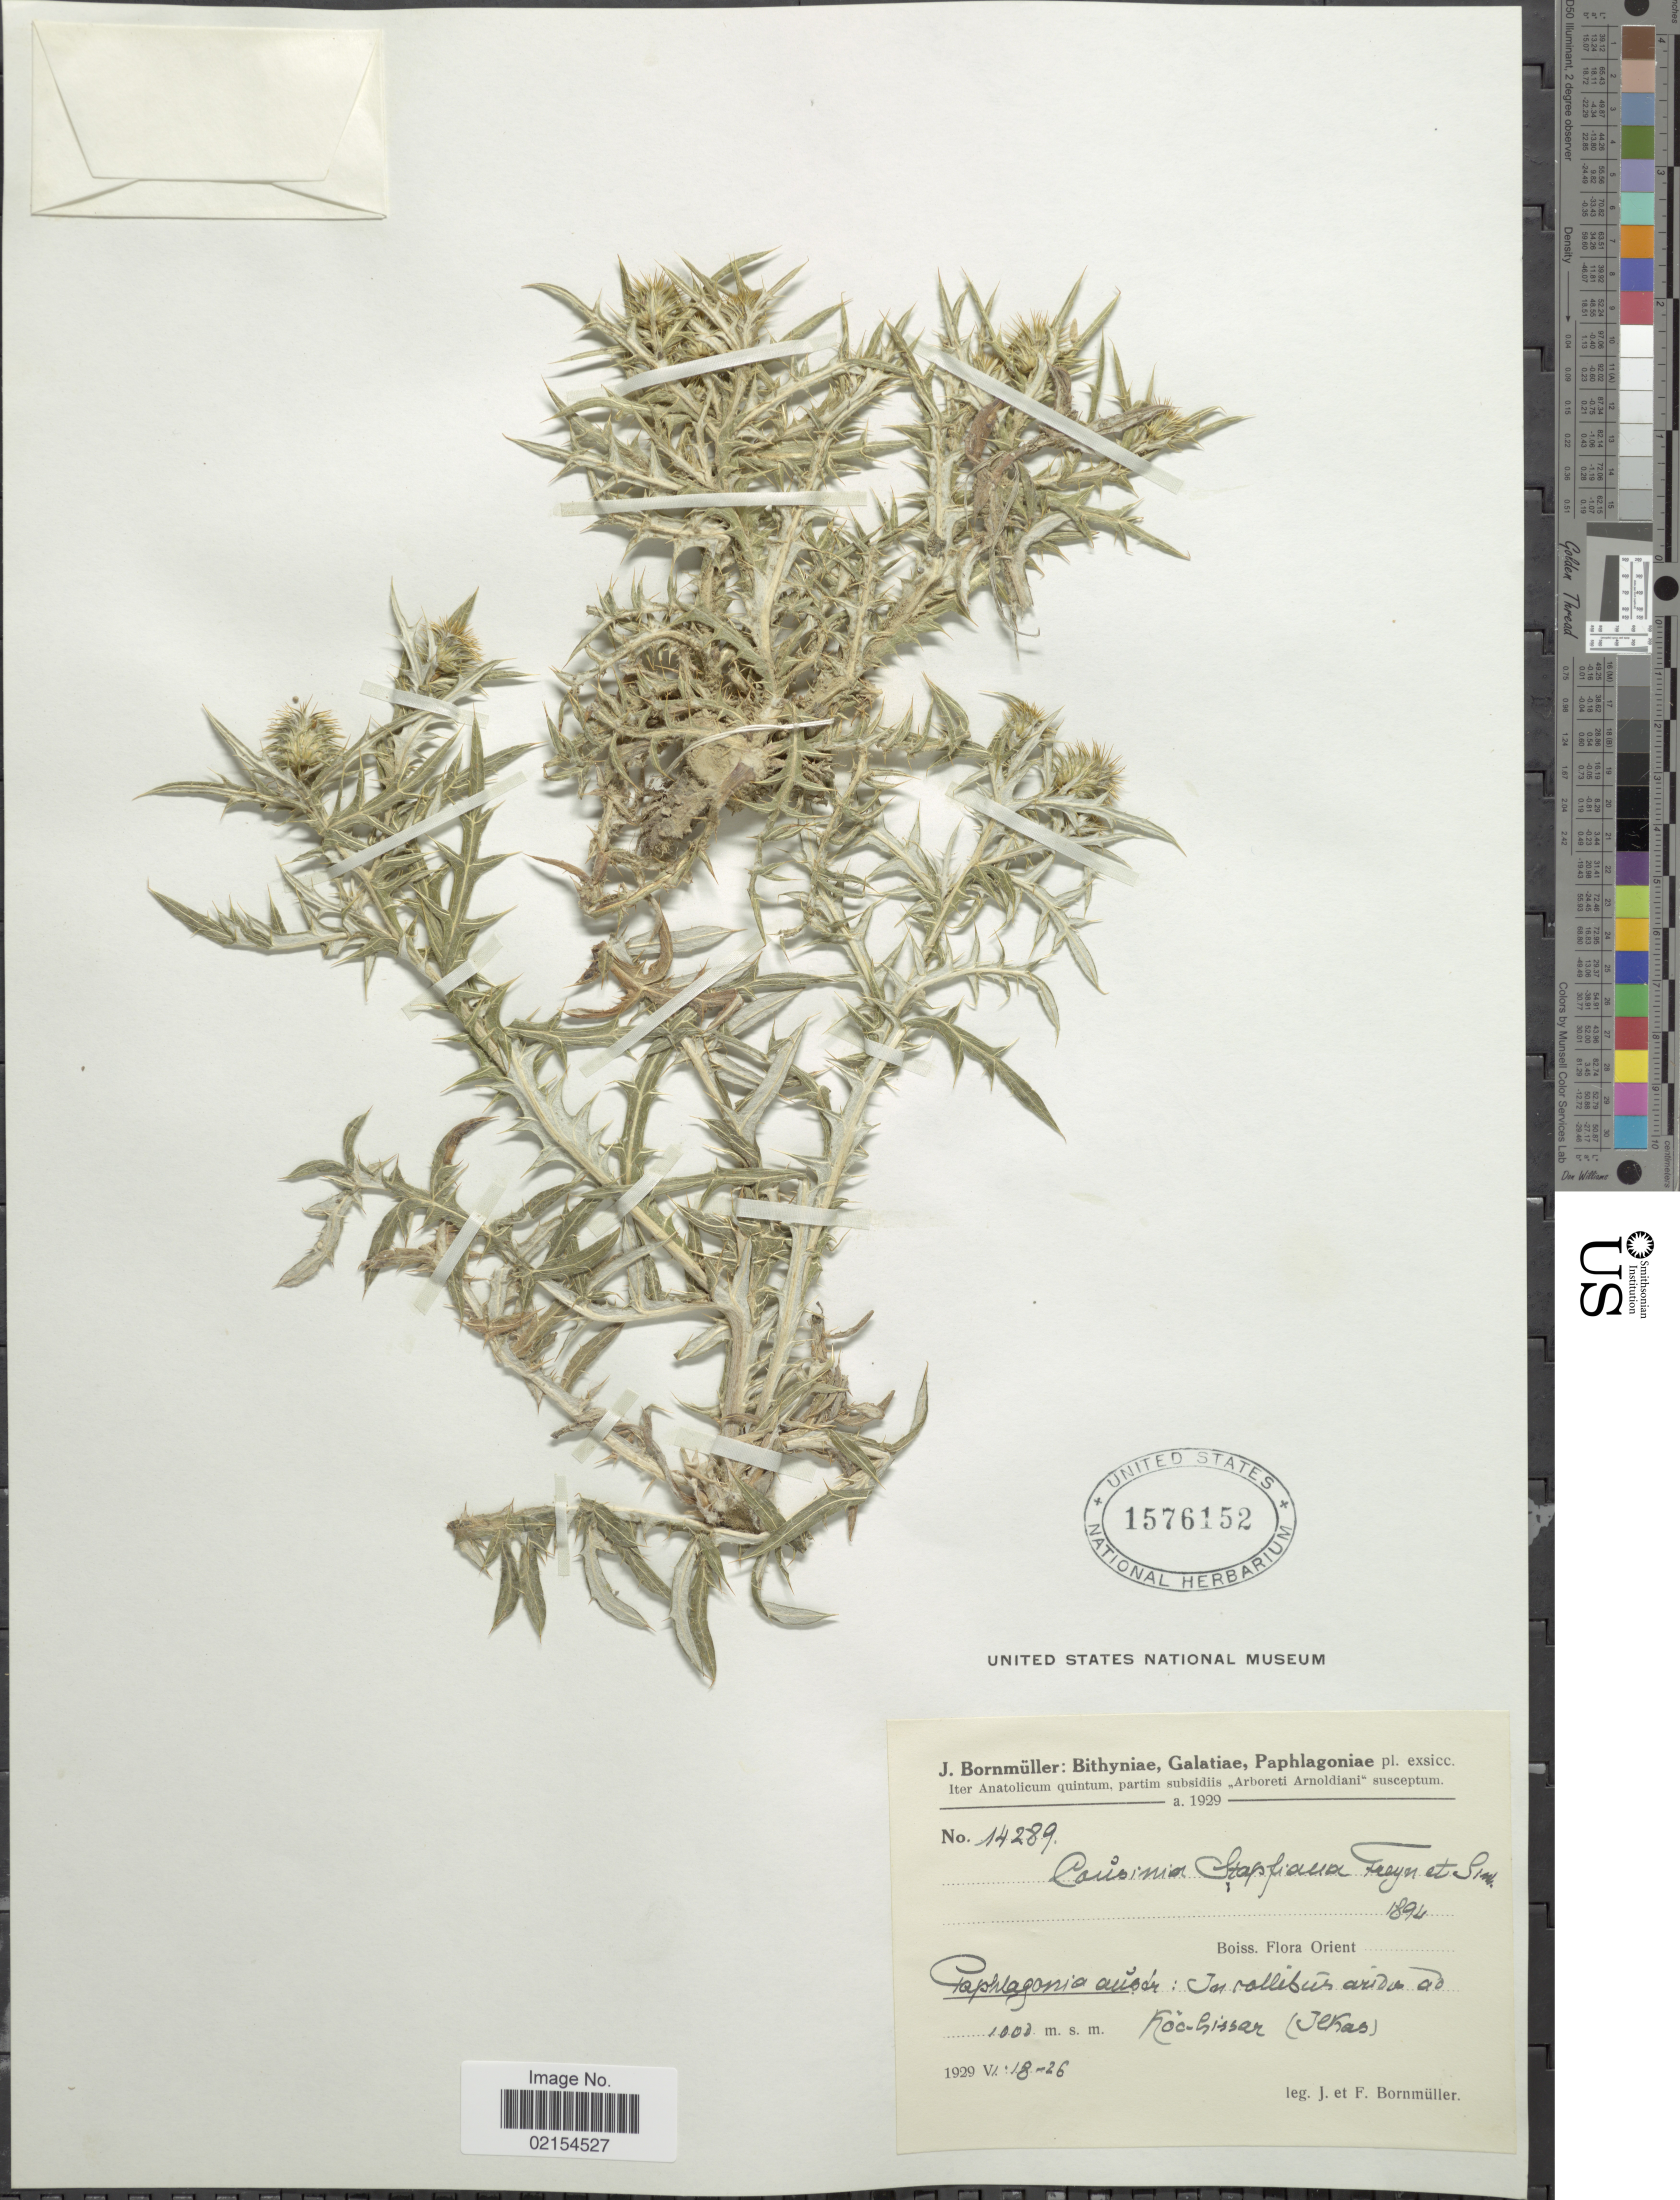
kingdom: Plantae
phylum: Tracheophyta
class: Magnoliopsida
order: Asterales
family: Asteraceae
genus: Cousinia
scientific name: Cousinia stapfiana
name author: Freyn & Sint. ex Freyn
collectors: J. Bornmüller & F. Bornmüller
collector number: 14289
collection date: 1929-06-18/1929-06-26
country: Turkey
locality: Paphlagonia austr.: UIn collibus arrida ad hoc-lissar (Jekas)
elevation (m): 1000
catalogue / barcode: US 1576152